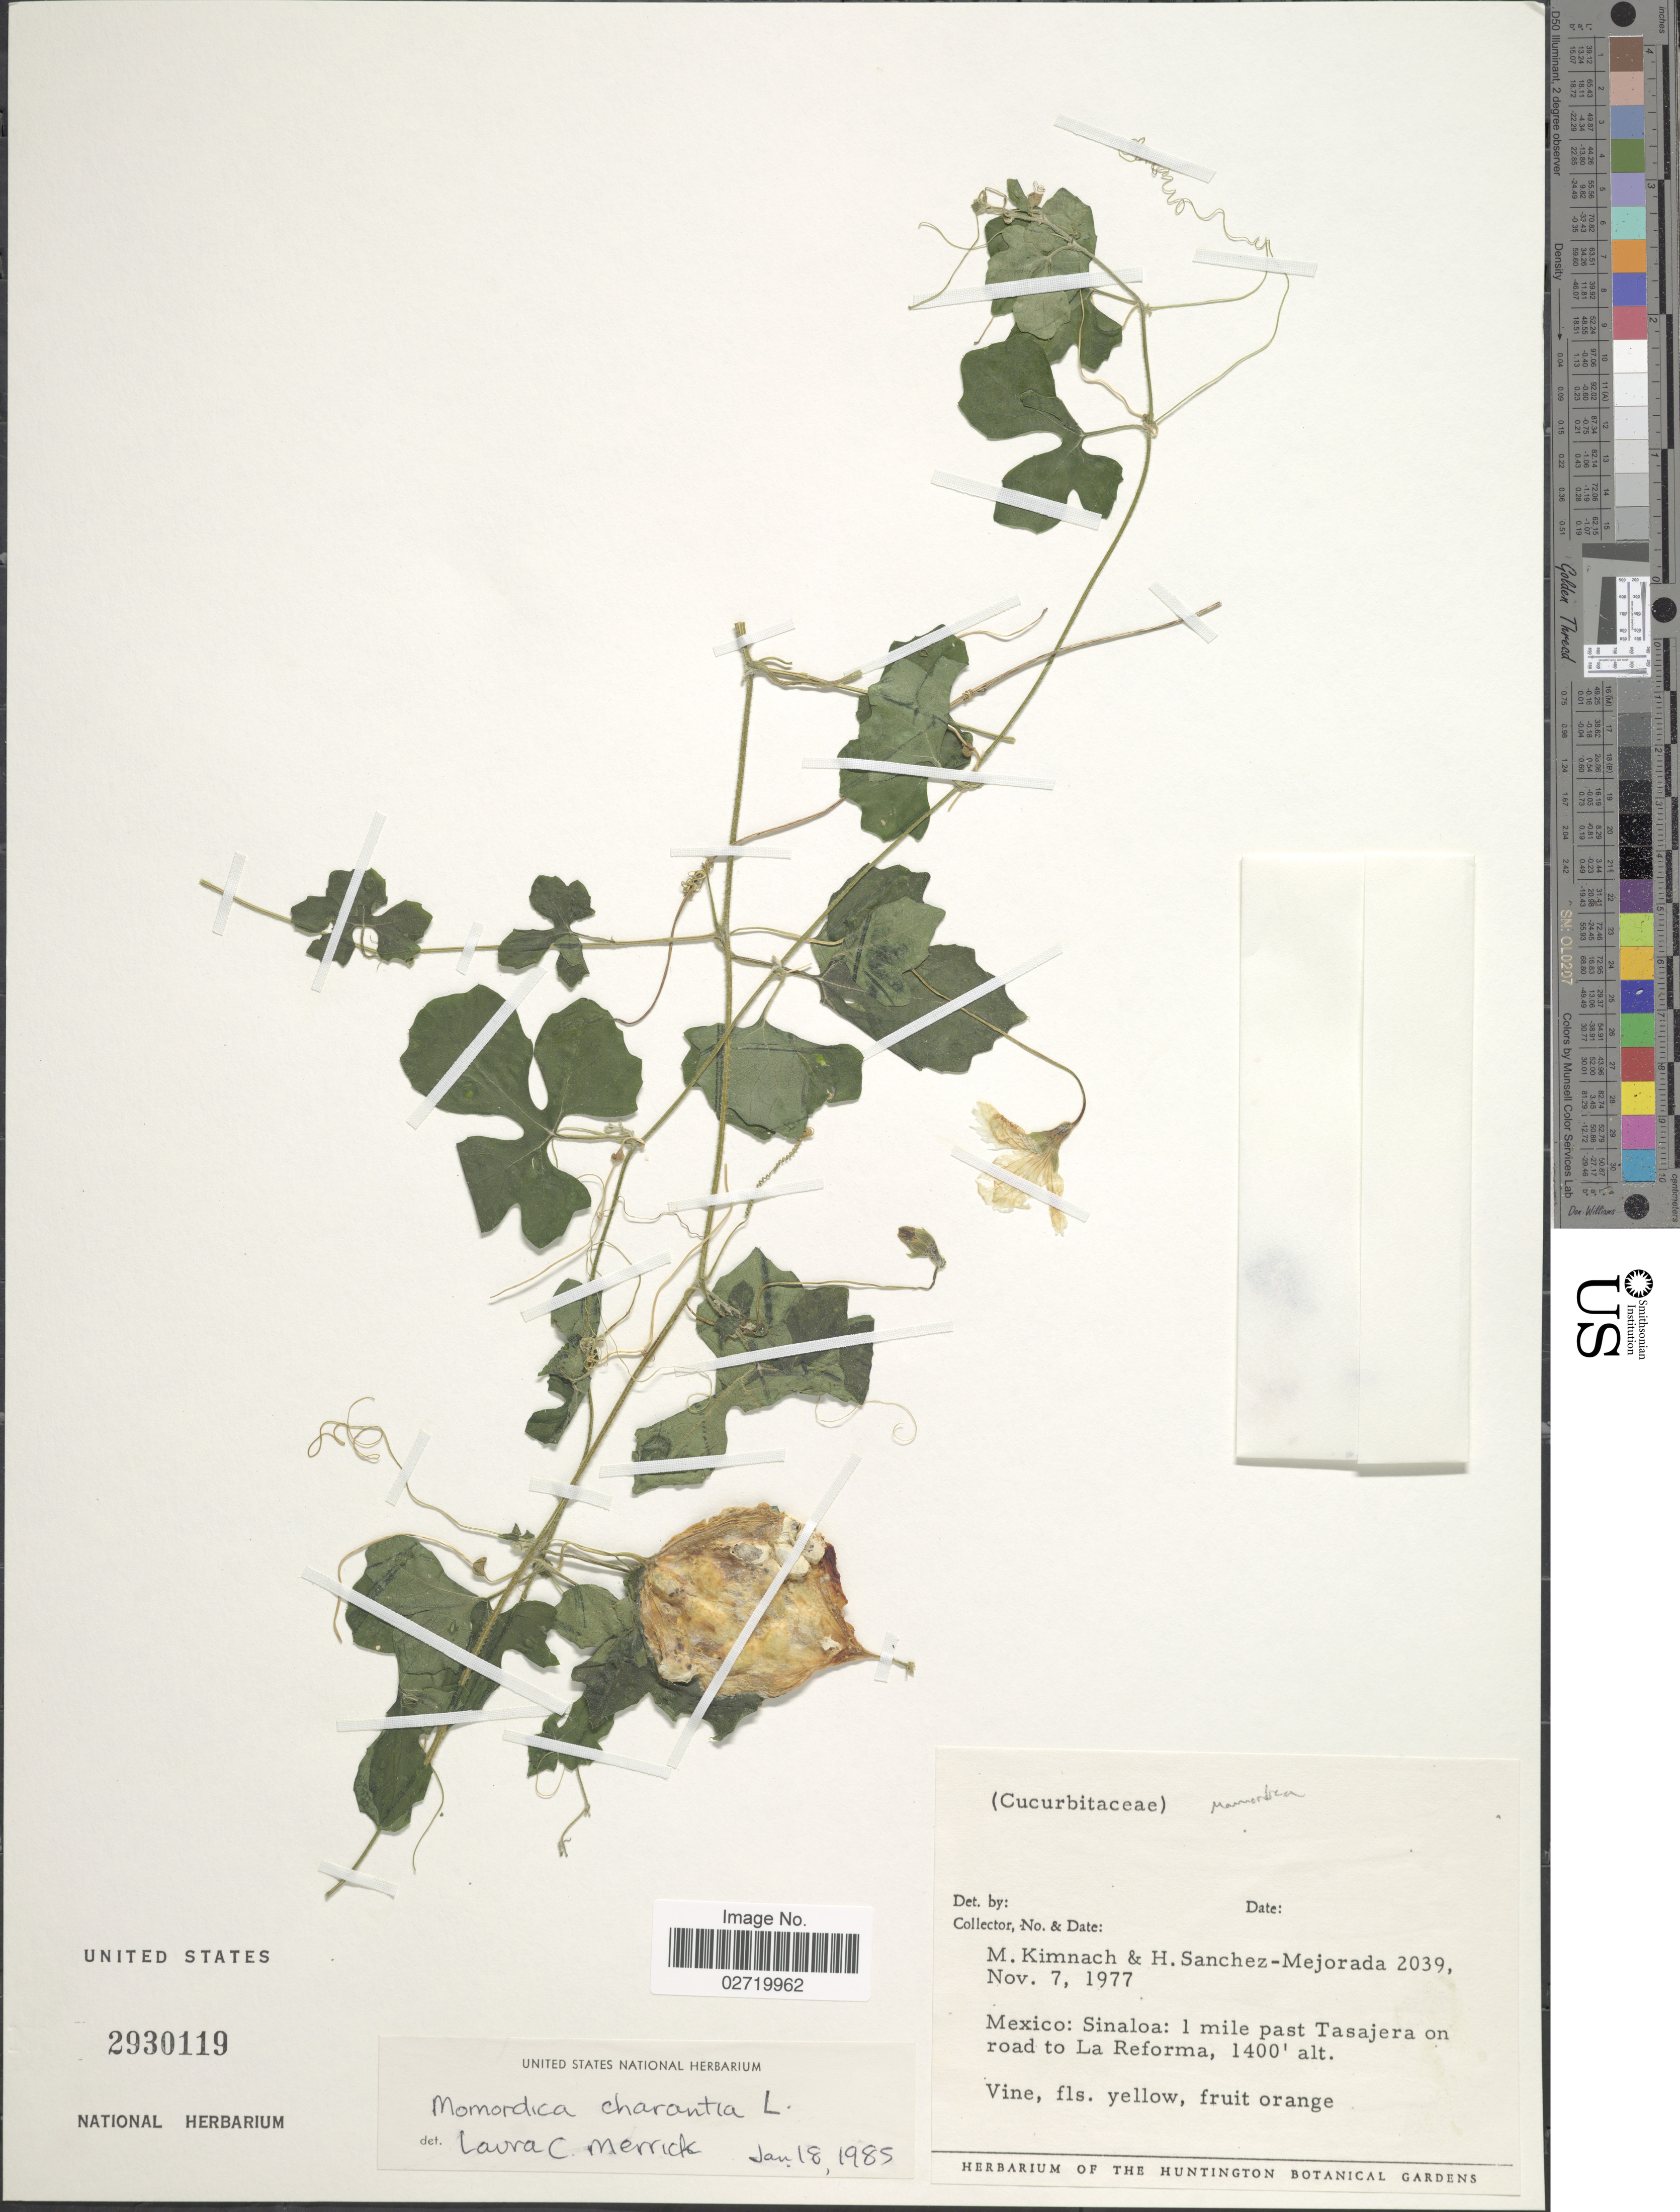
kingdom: Plantae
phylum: Tracheophyta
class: Magnoliopsida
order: Cucurbitales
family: Cucurbitaceae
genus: Momordica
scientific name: Momordica charantia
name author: L.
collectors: M. W. Kimnach & H. Sánchez-Mejorada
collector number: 2039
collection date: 1977-11-07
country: Mexico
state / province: Sinaloa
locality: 1 mile past Tasajera on road to La Reforma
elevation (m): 427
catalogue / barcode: US 2930119